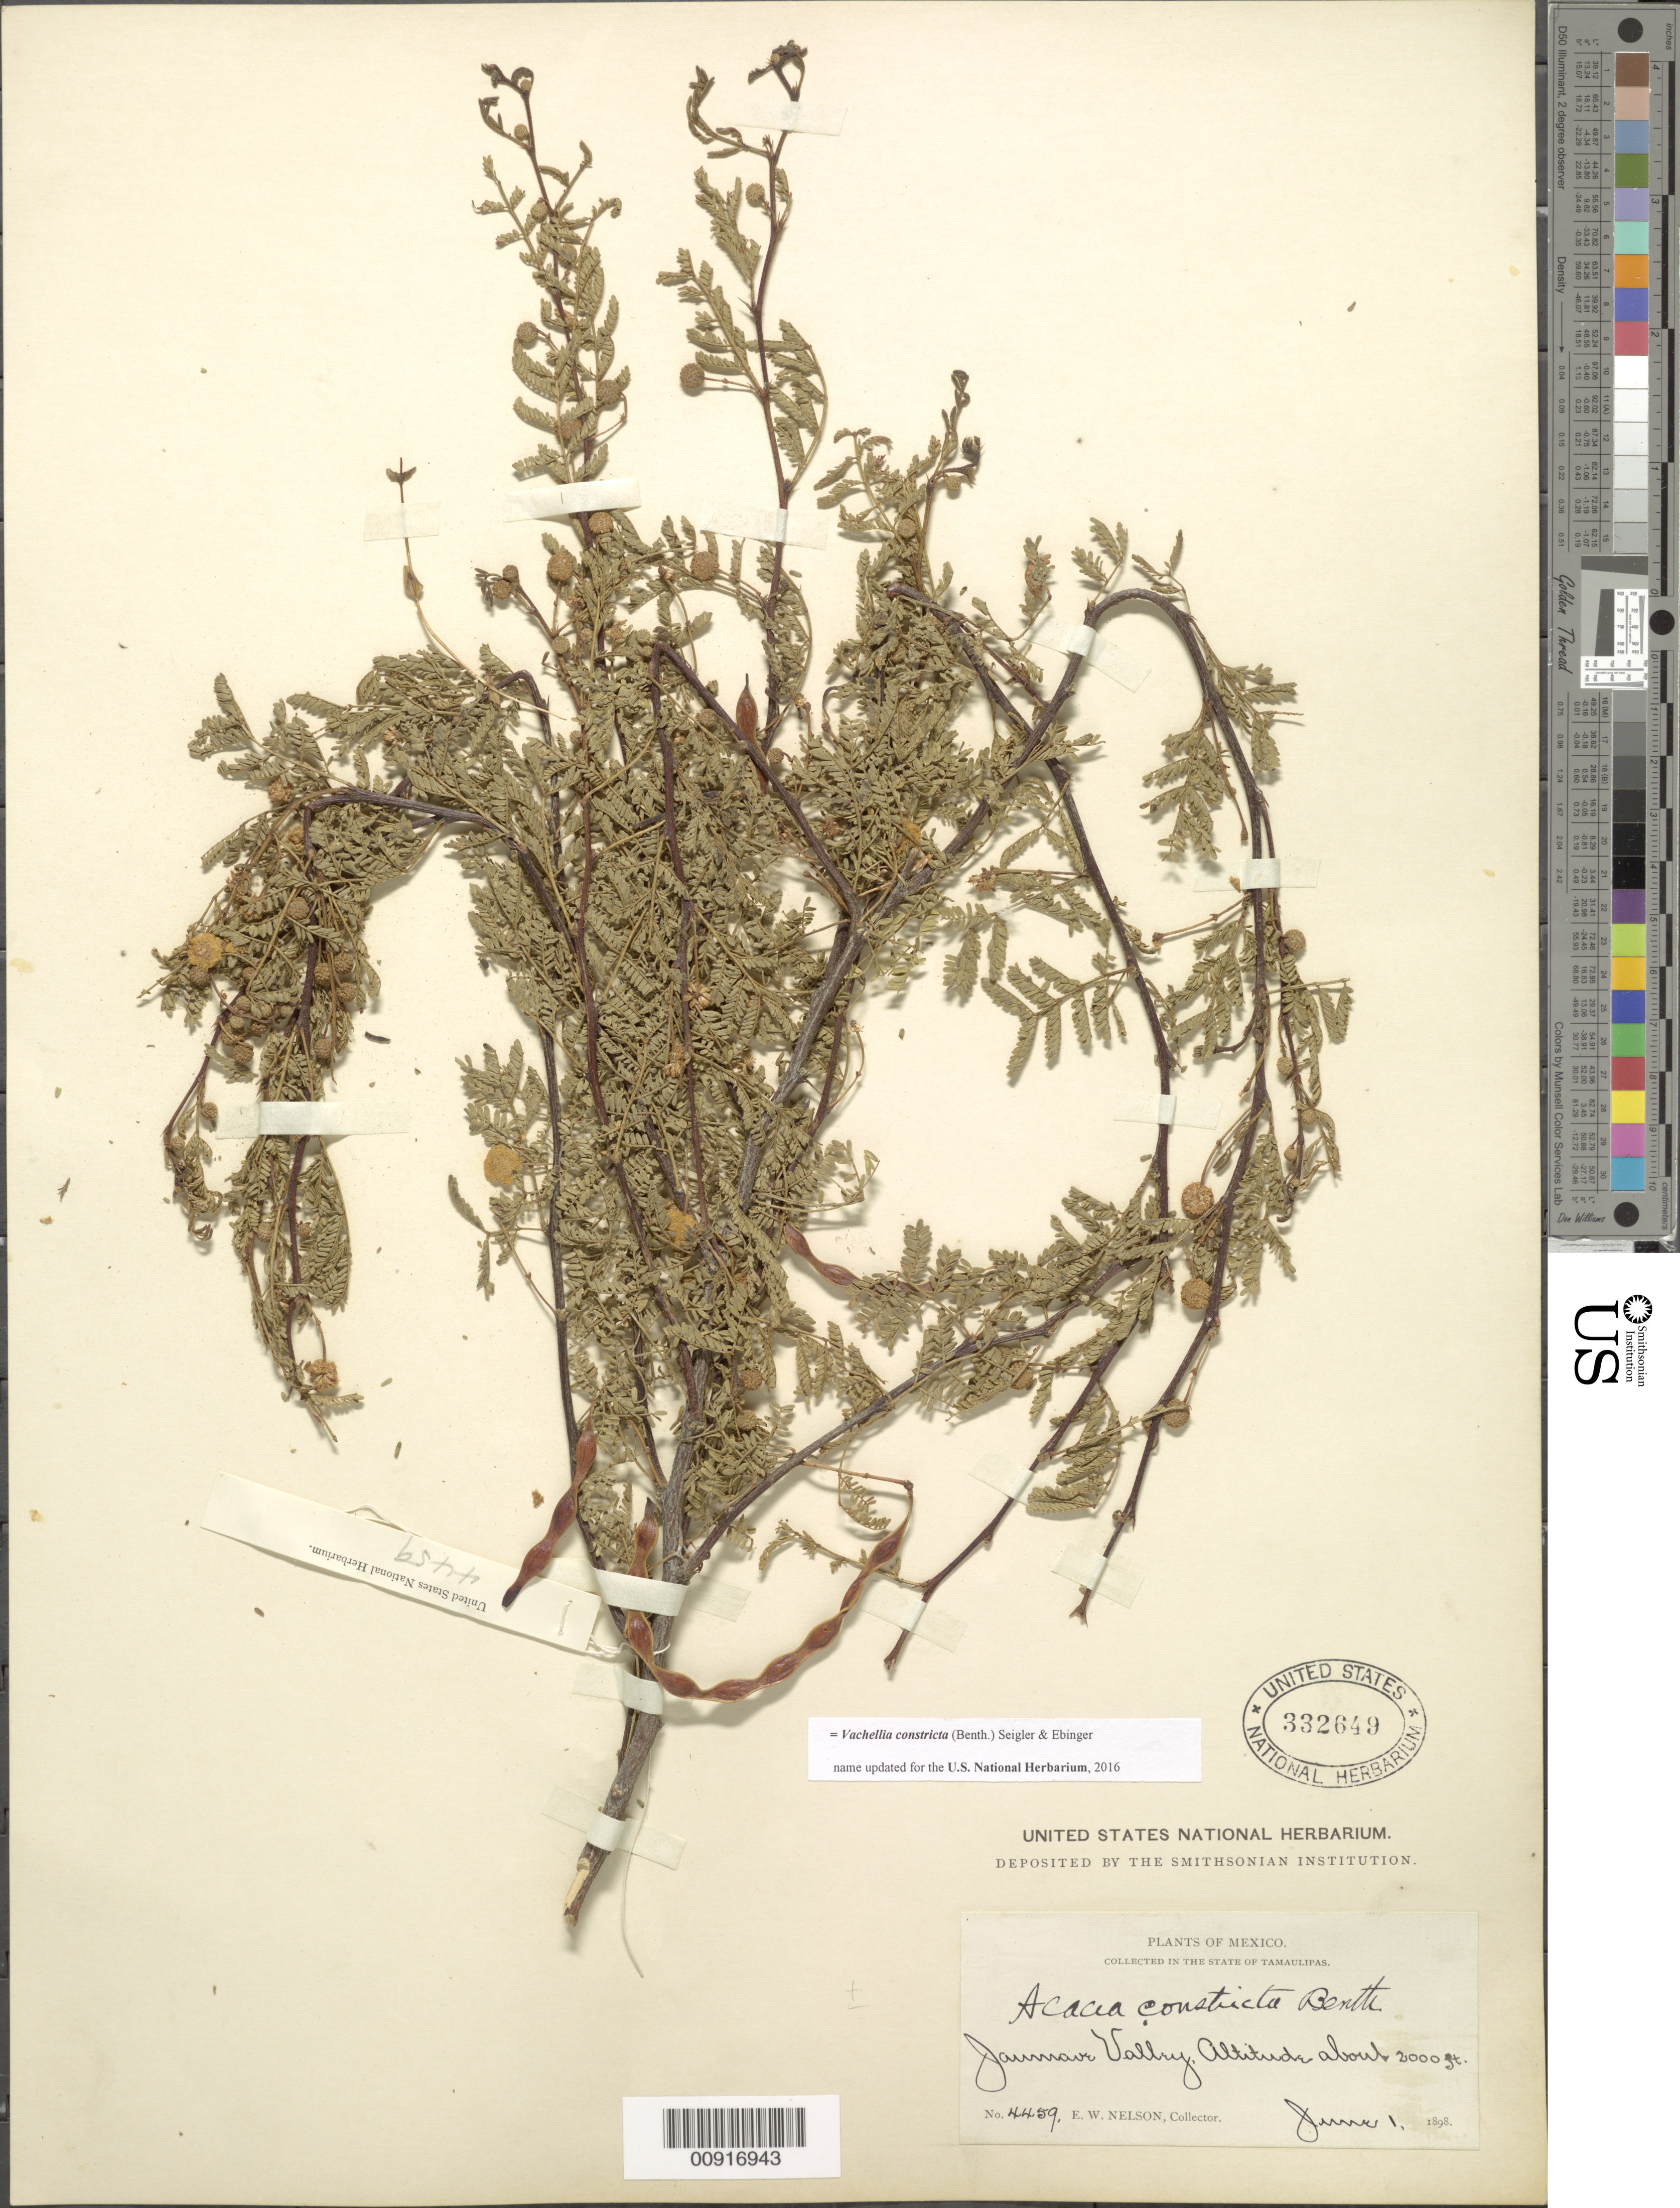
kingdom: Plantae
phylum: Tracheophyta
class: Magnoliopsida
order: Fabales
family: Fabaceae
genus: Vachellia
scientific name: Vachellia constricta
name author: (Benth.) Seigler & Ebinger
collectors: E. W. Nelson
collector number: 4459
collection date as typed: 01 Jun 1898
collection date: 1898-06-01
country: Mexico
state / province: Tamaulipas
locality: Jaumave Valley.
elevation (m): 610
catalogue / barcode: US 332649